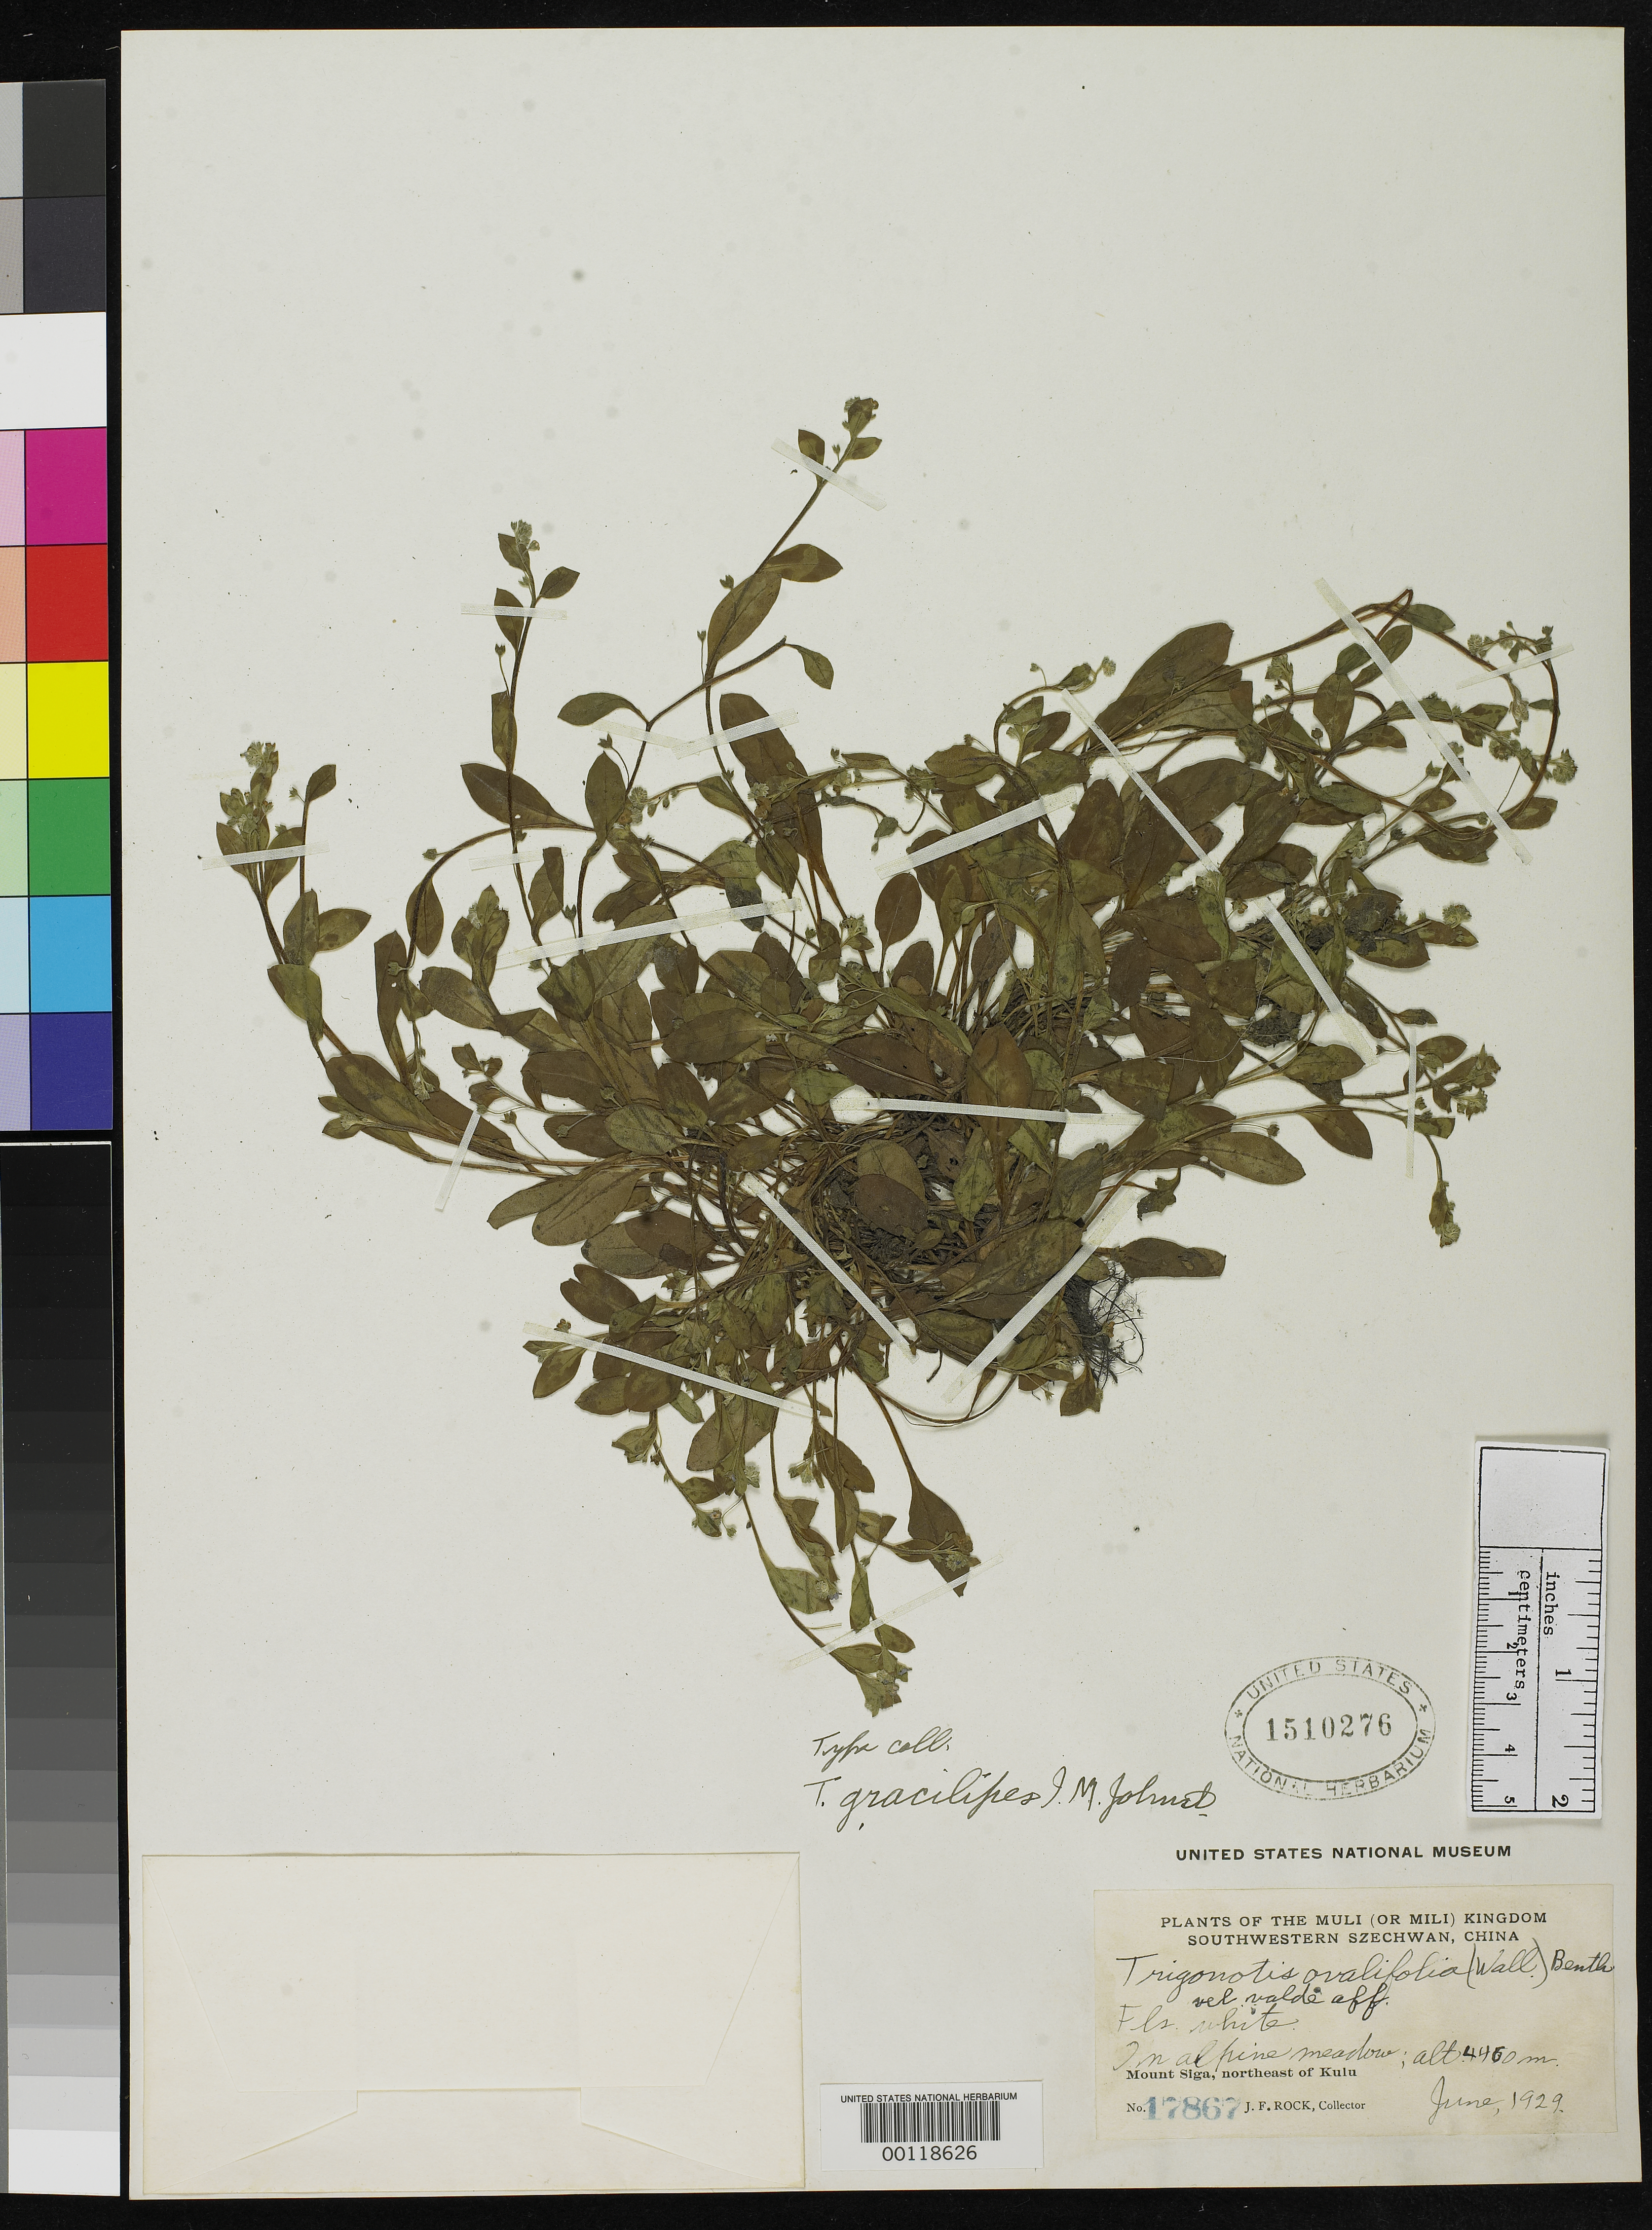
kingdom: Plantae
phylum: Tracheophyta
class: Magnoliopsida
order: Boraginales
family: Boraginaceae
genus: Trigonotis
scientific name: Trigonotis gracilipes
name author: I.M. Johnst.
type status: Isotype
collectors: J. F. Rock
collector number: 17867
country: China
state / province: Sichuan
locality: NE of Kulu, Muli.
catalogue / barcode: US 1510276